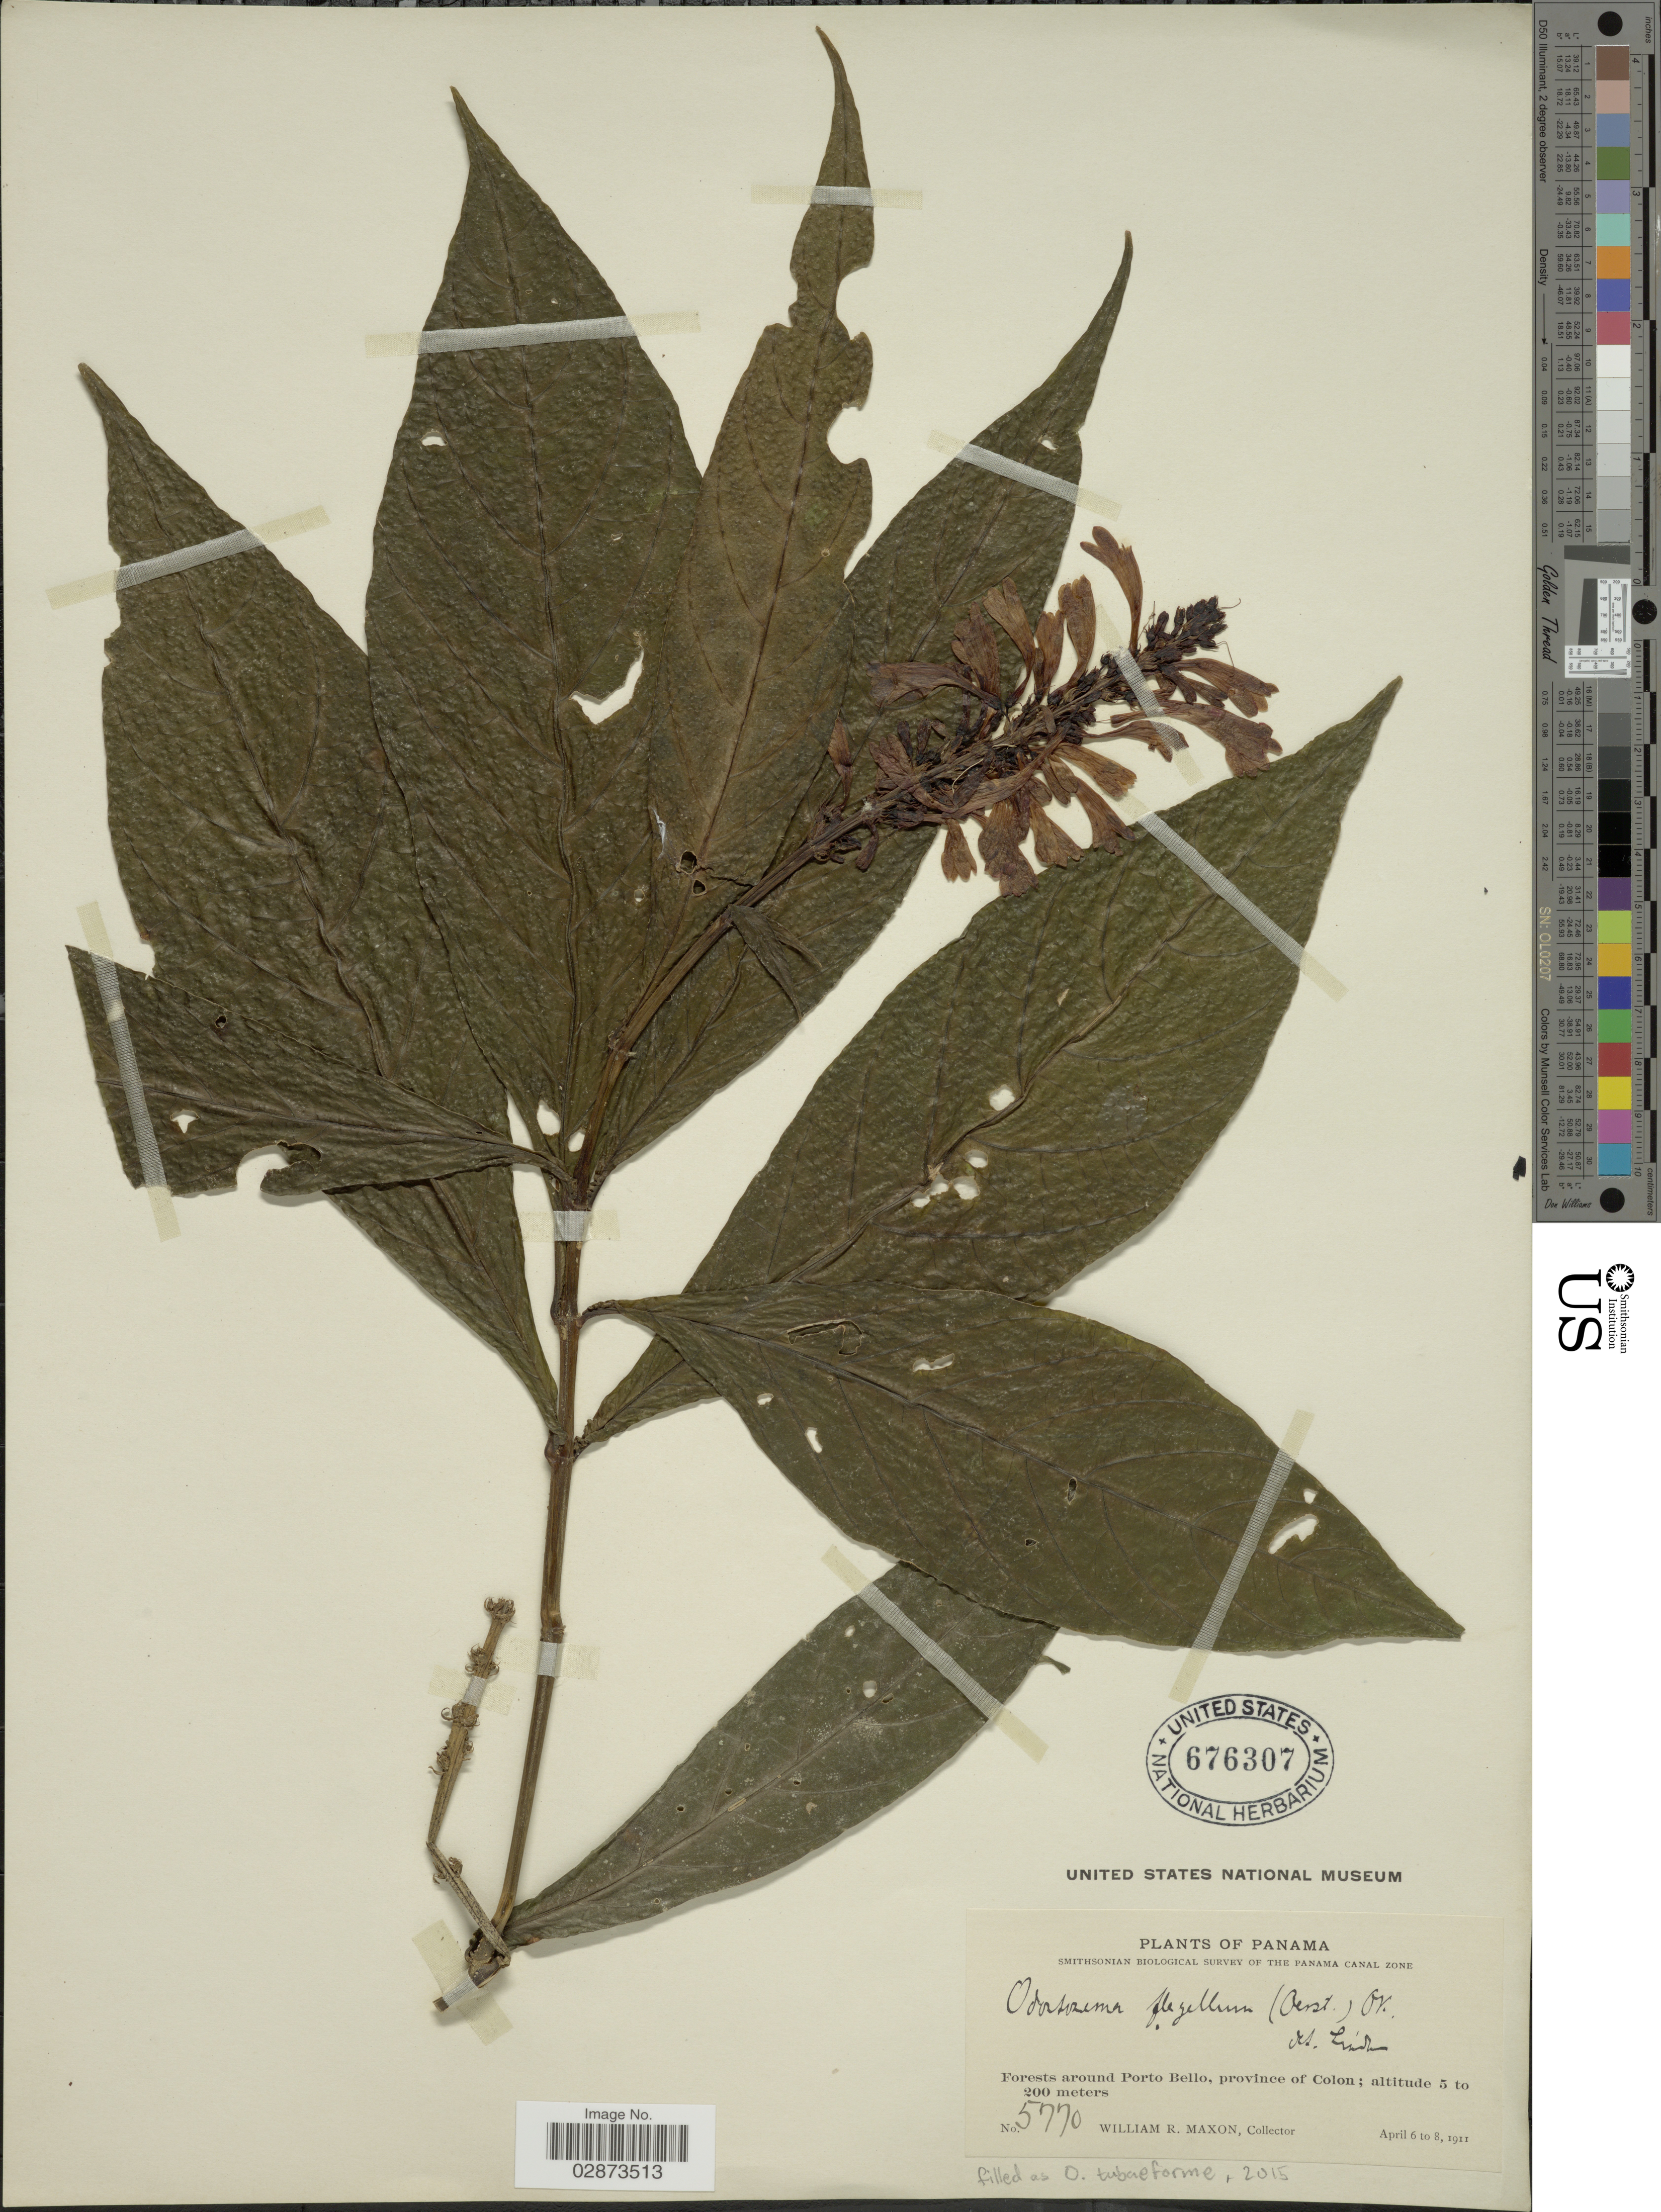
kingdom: Plantae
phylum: Tracheophyta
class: Magnoliopsida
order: Lamiales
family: Acanthaceae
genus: Odontonema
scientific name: Odontonema tubaeforme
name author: (Bertol.) Kuntze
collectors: W. R. Maxon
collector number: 5770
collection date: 1911-04-06/1911-04-08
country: Panama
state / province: Colón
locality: Forests around Porto Bello, province of Colon.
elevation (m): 5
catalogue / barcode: US 676307